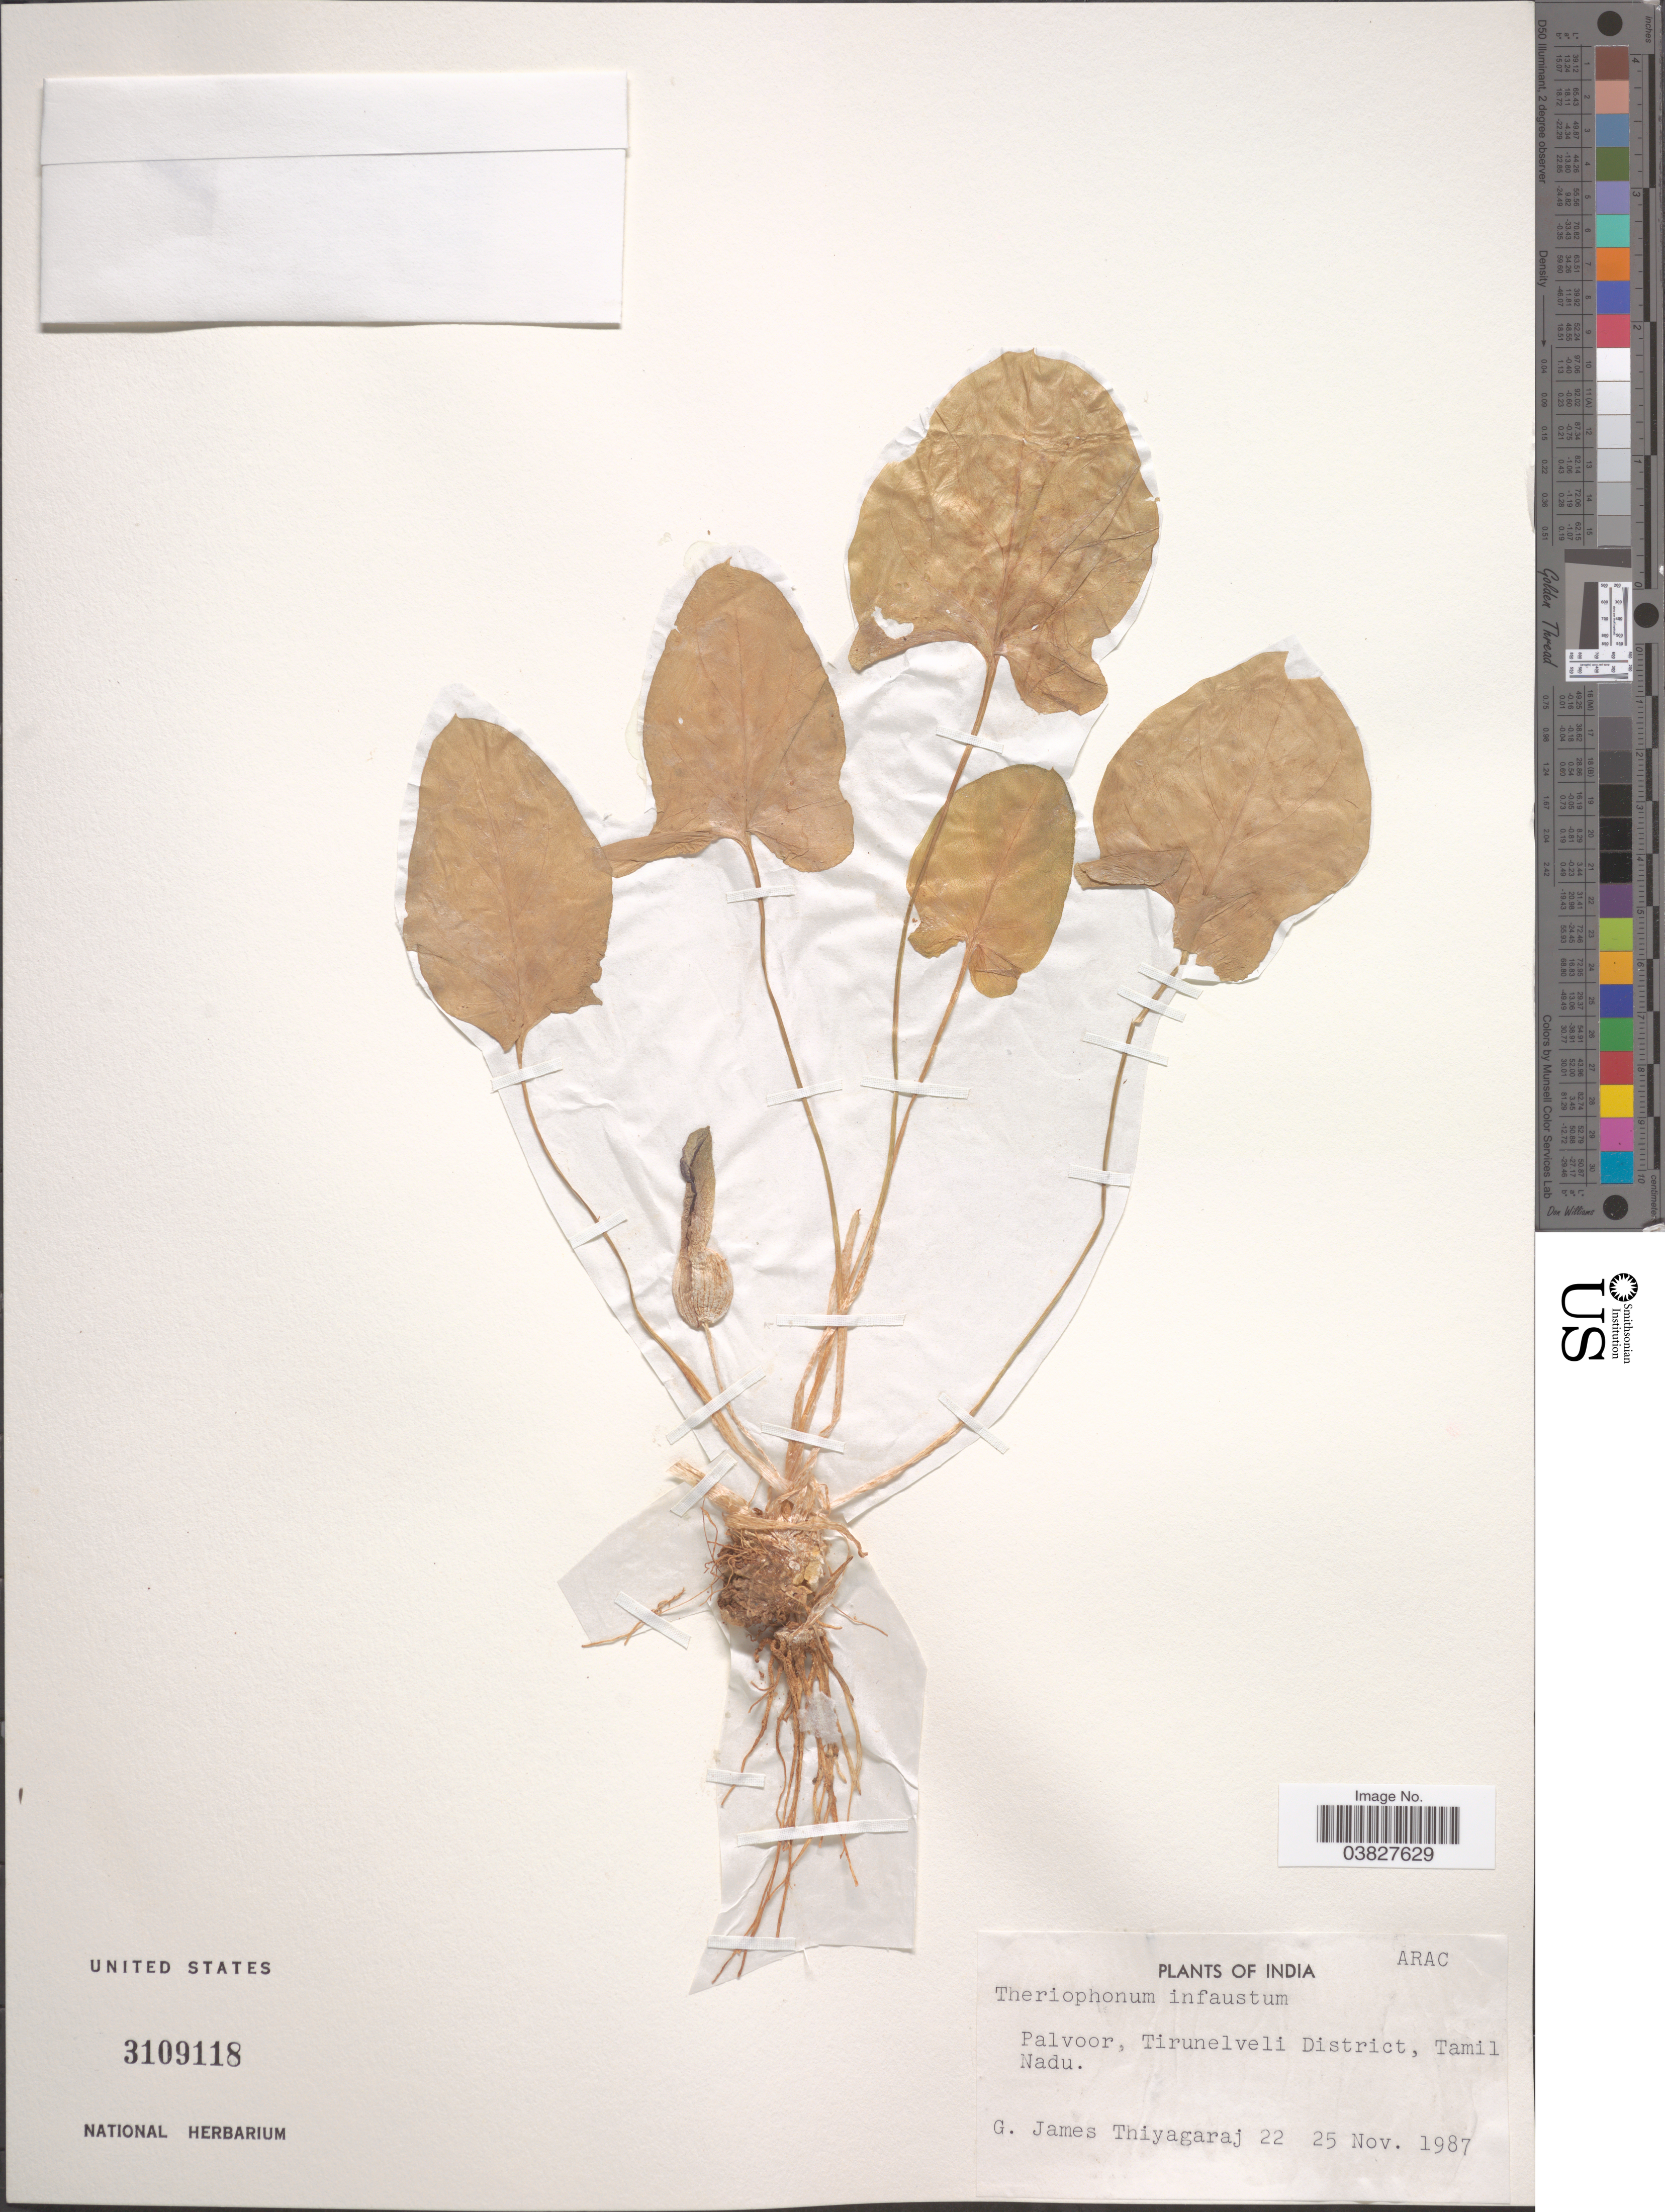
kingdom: Plantae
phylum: Tracheophyta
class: Liliopsida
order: Alismatales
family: Araceae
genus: Theriophonum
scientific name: Theriophonum infaustum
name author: N.E. Br.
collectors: G. Thiyagaraj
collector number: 22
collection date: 1987-11-25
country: India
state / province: Tamil Nadu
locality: Palvoor, Tirunelveli District.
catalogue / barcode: US 3109118